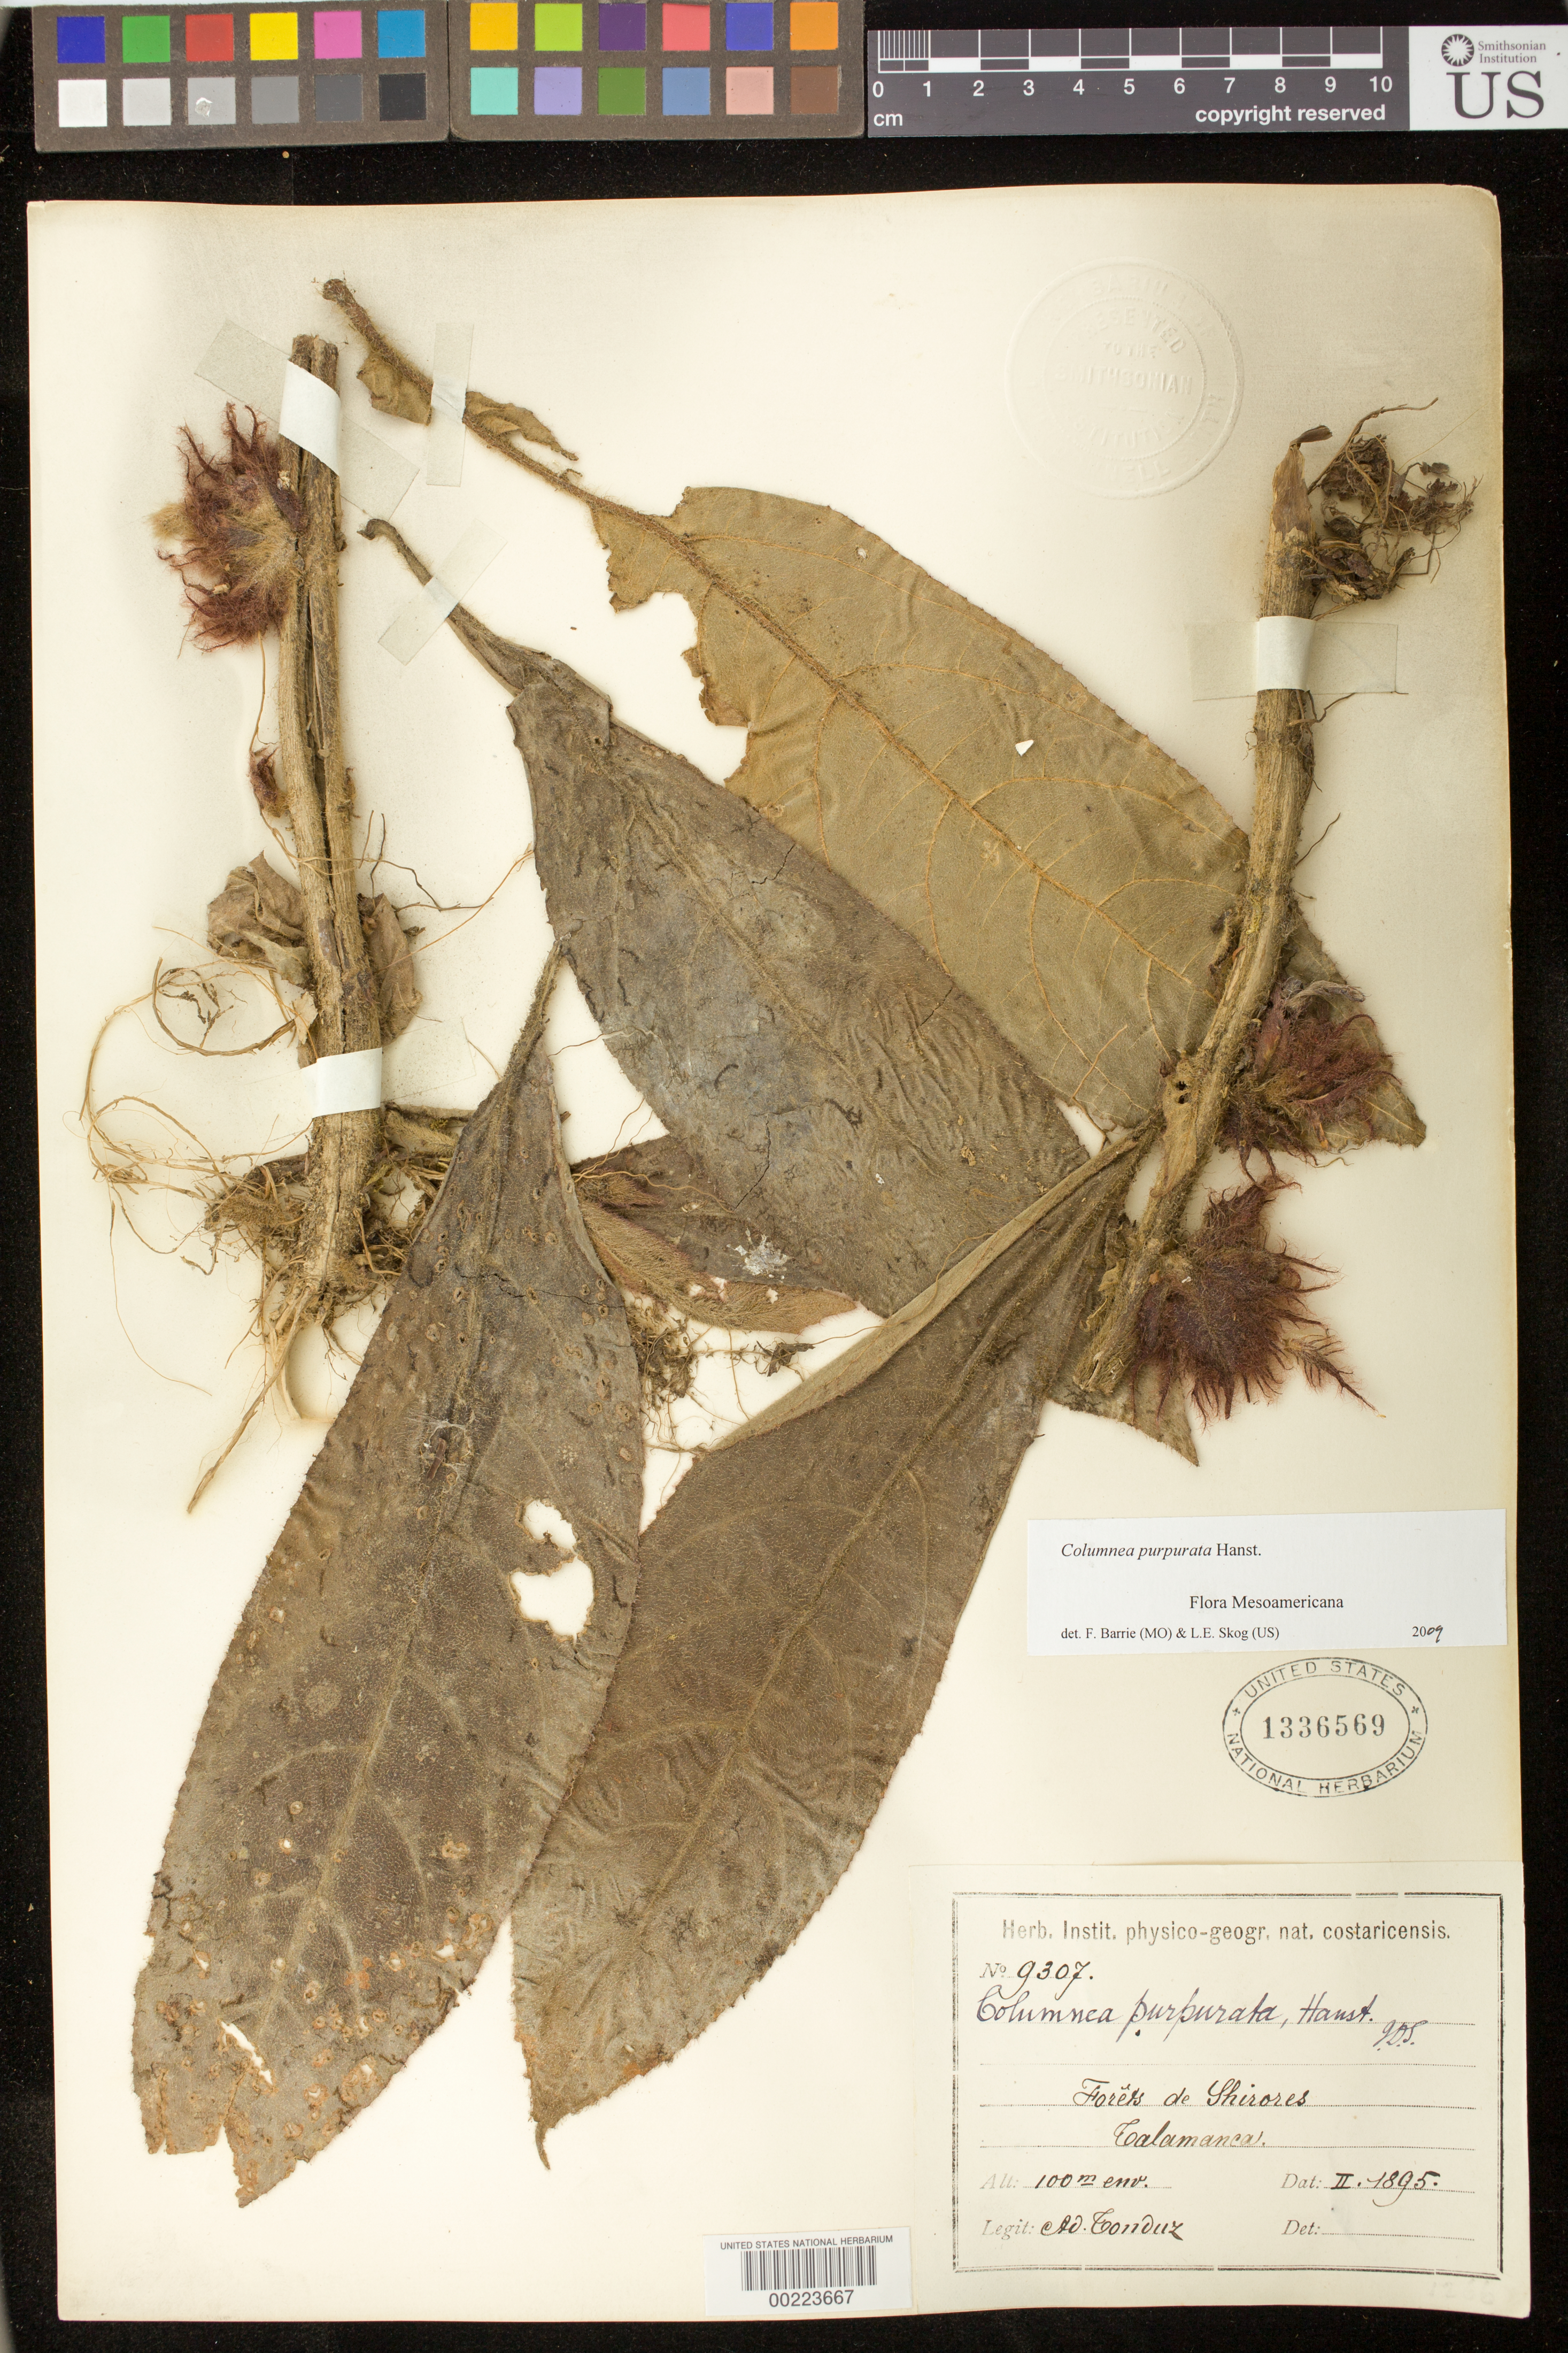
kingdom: Plantae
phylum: Tracheophyta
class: Magnoliopsida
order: Lamiales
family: Gesneriaceae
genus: Columnea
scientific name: Columnea purpurata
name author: Hanst.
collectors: A. Tonduz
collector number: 9307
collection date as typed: Feb 1895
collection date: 1895-02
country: Costa Rica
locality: Shirores, Talamanca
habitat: Forests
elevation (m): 100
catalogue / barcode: US 1336569